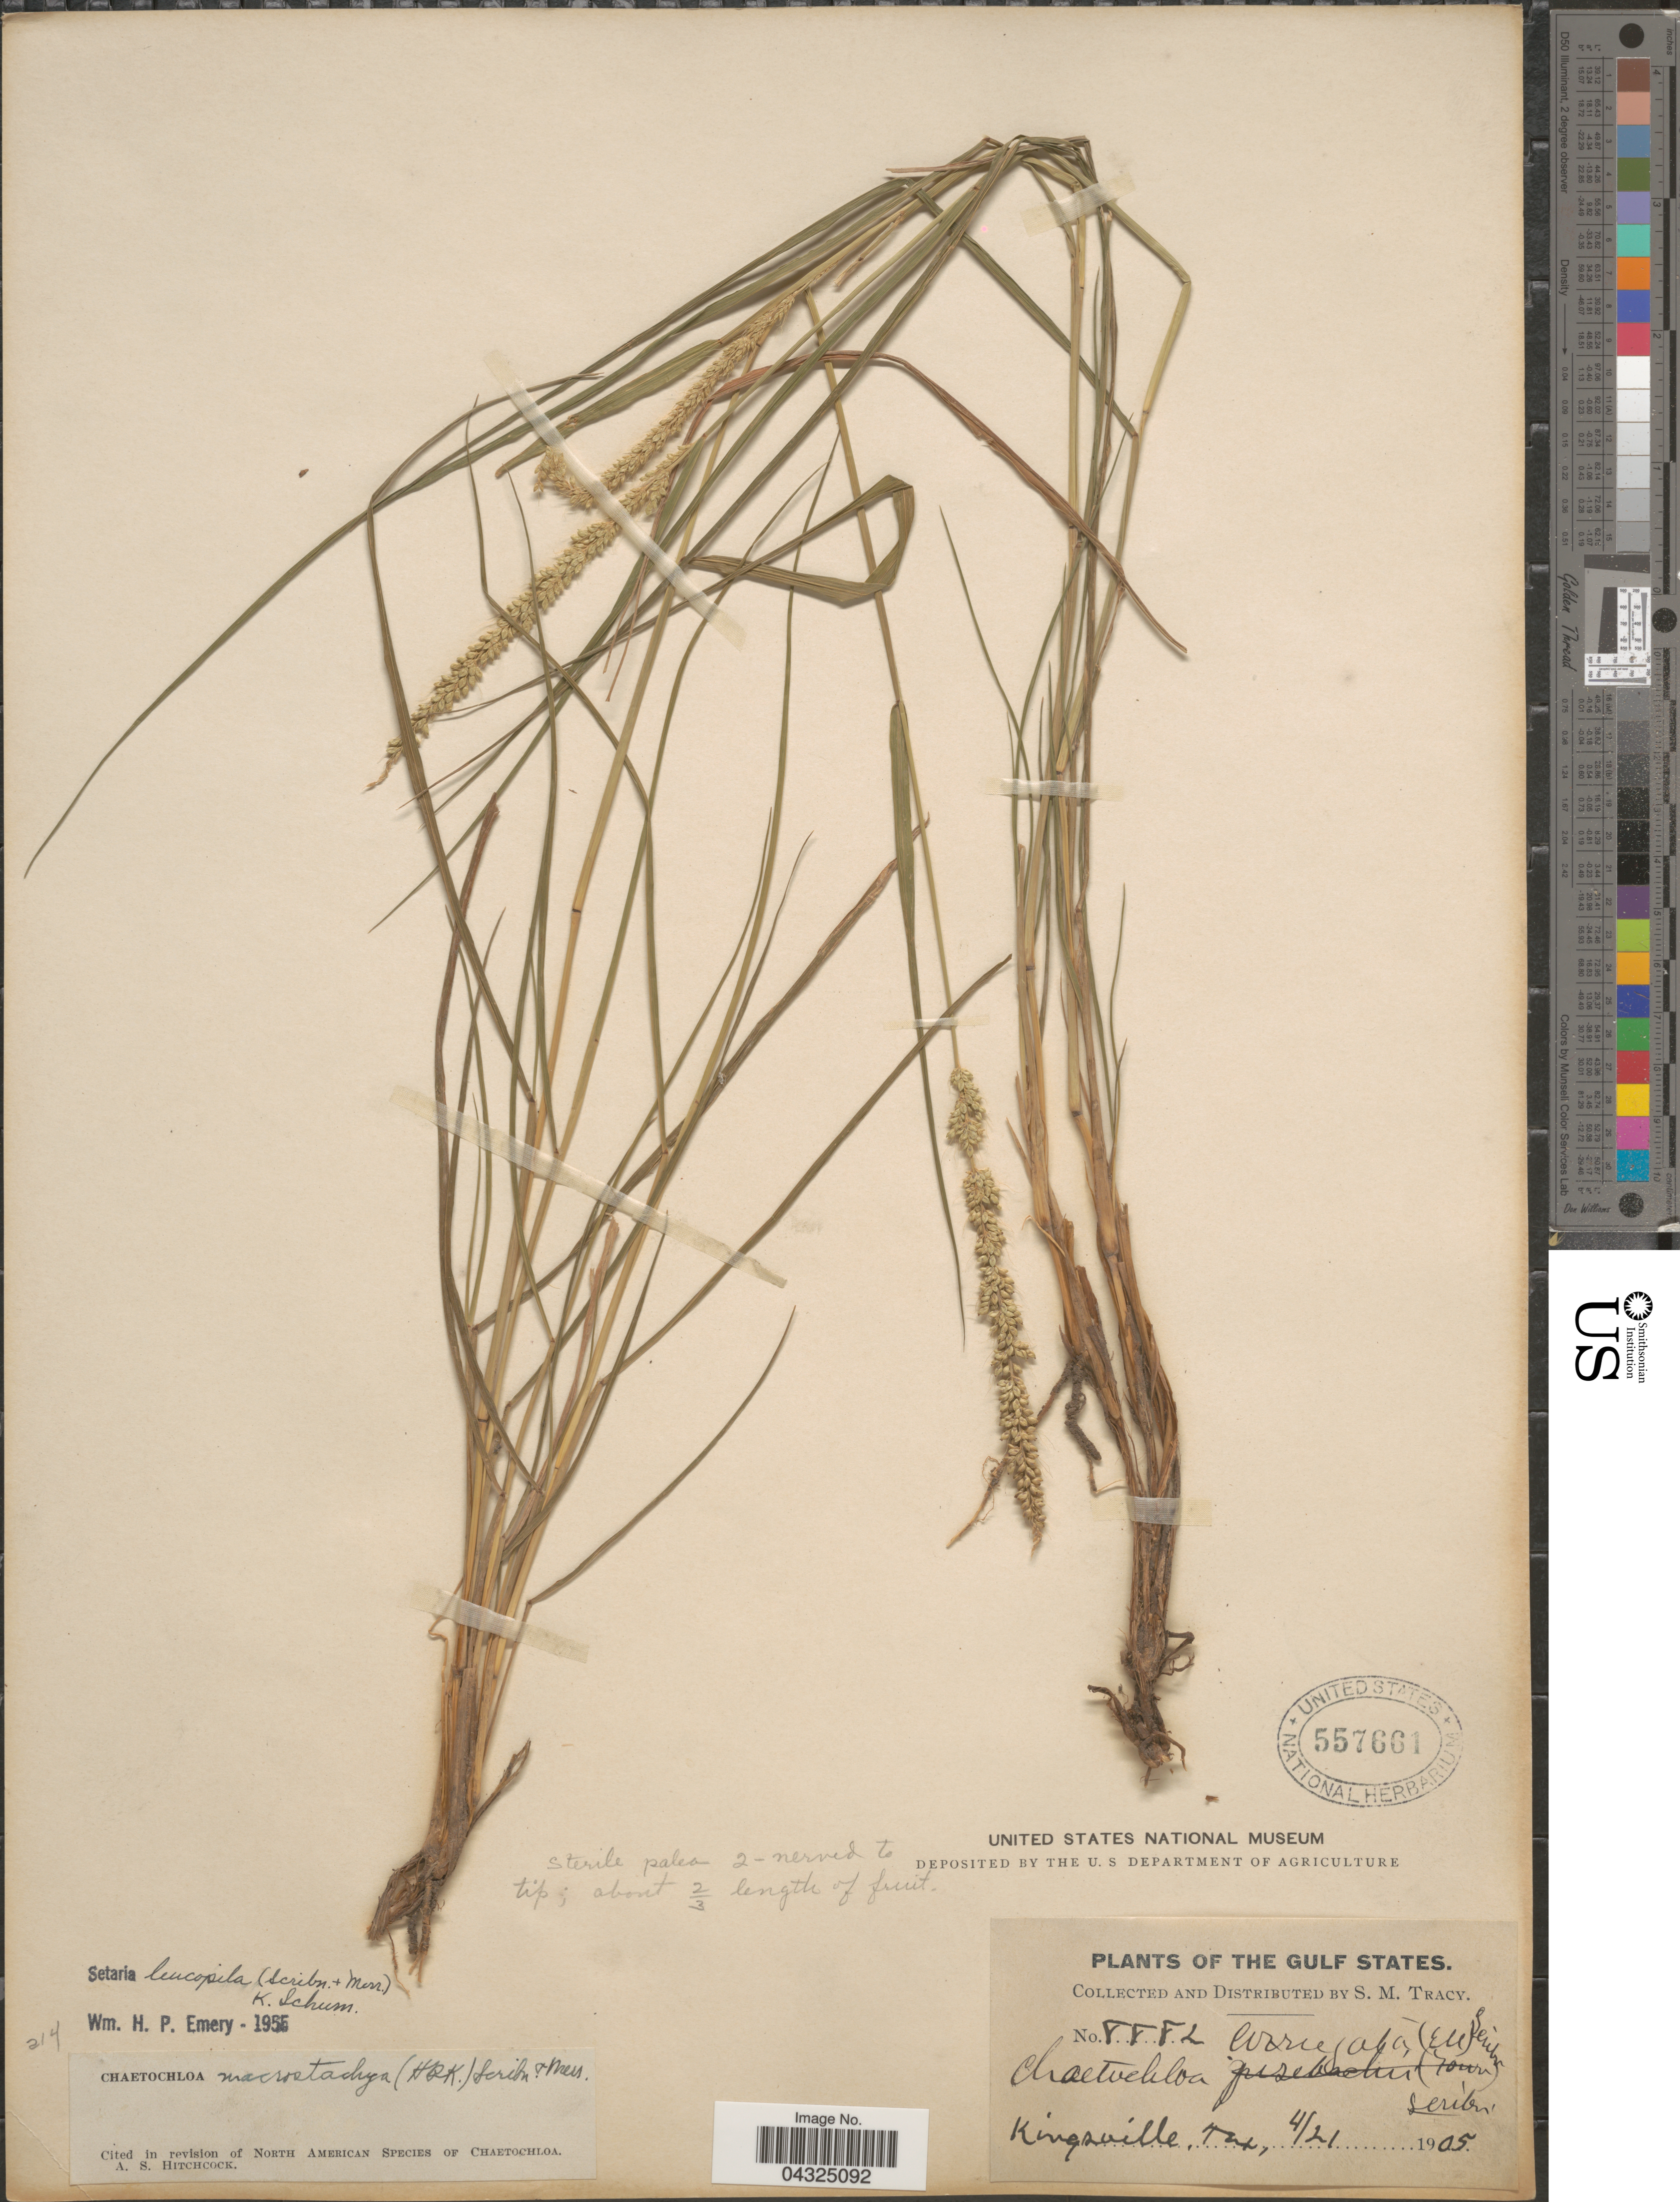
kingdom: Plantae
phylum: Tracheophyta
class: Liliopsida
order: Poales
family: Poaceae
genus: Setaria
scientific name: Setaria leucopila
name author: (Scribn. & Merr.) K. Schum.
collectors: S. M. Tracy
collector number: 8882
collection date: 1905-04-21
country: United States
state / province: Texas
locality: Gulf States. Kingsville.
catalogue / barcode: US 557661